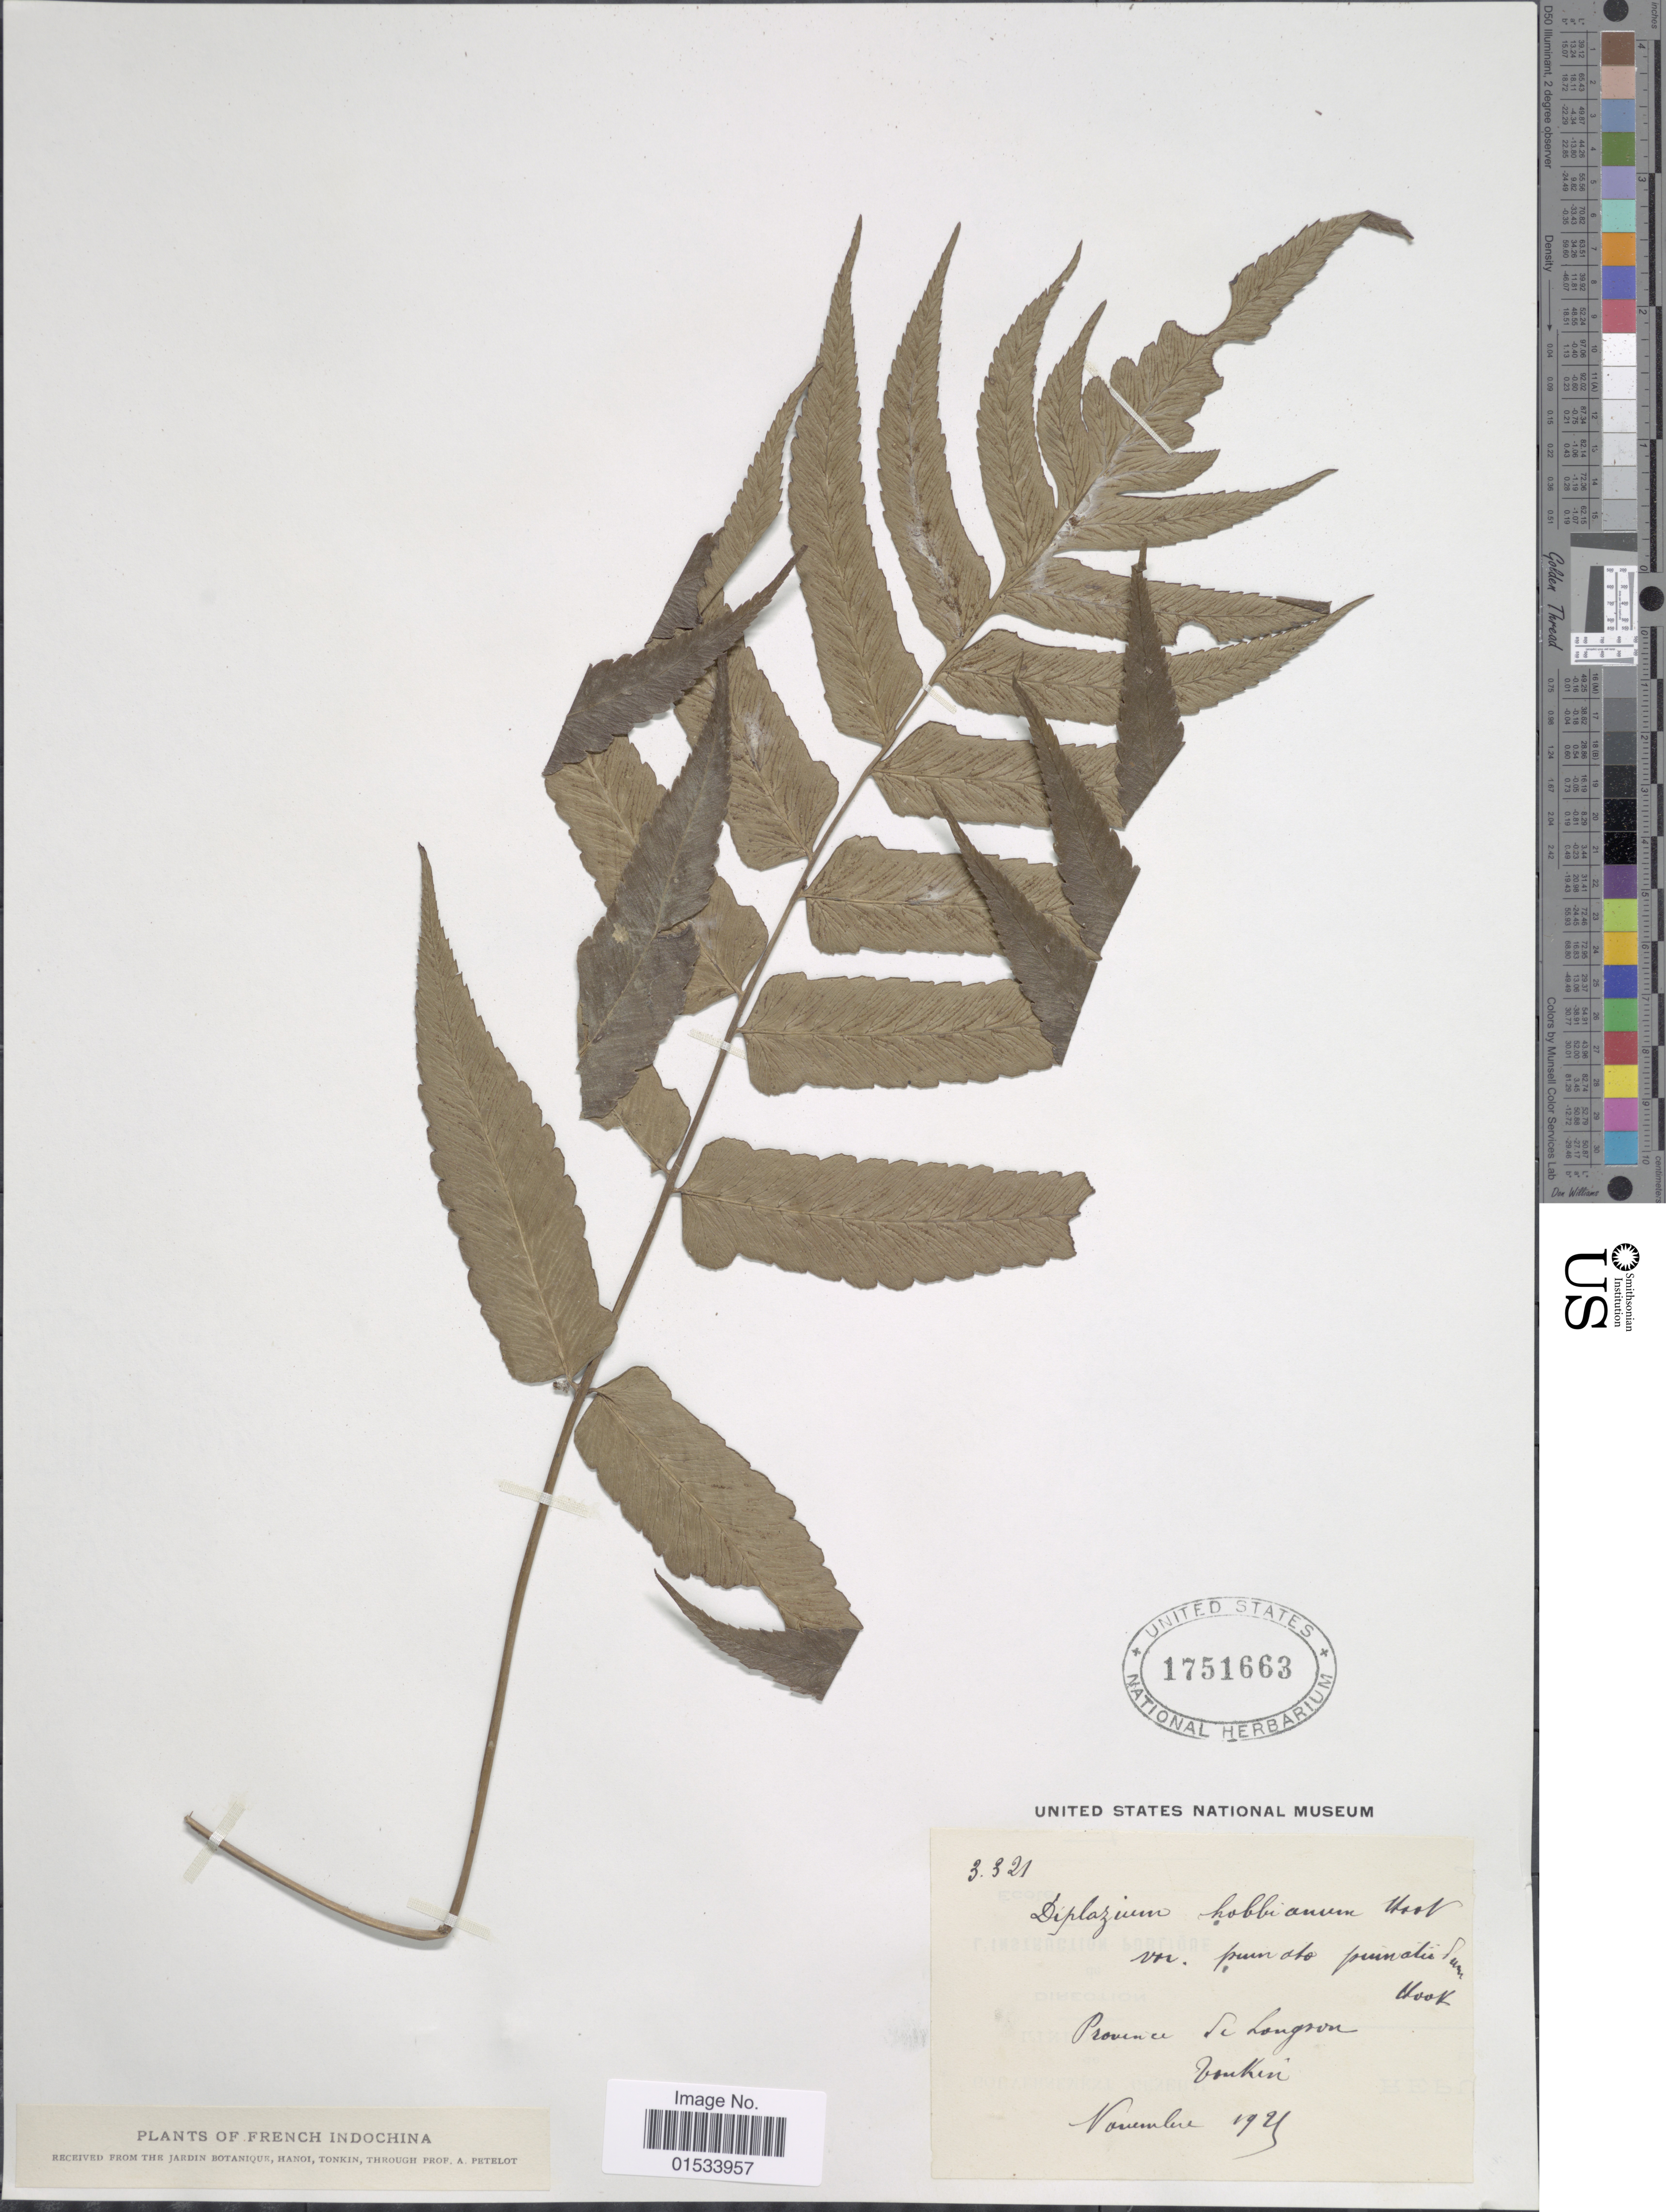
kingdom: Plantae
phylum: Tracheophyta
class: Polypodiopsida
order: Polypodiales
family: Athyriaceae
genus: Diplazium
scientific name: Diplazium lobbianum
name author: T. Moore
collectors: A. Petelot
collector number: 3321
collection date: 1921-11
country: Vietnam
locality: Tonkin. Province de Longnon [interpreted]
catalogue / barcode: US 1751663